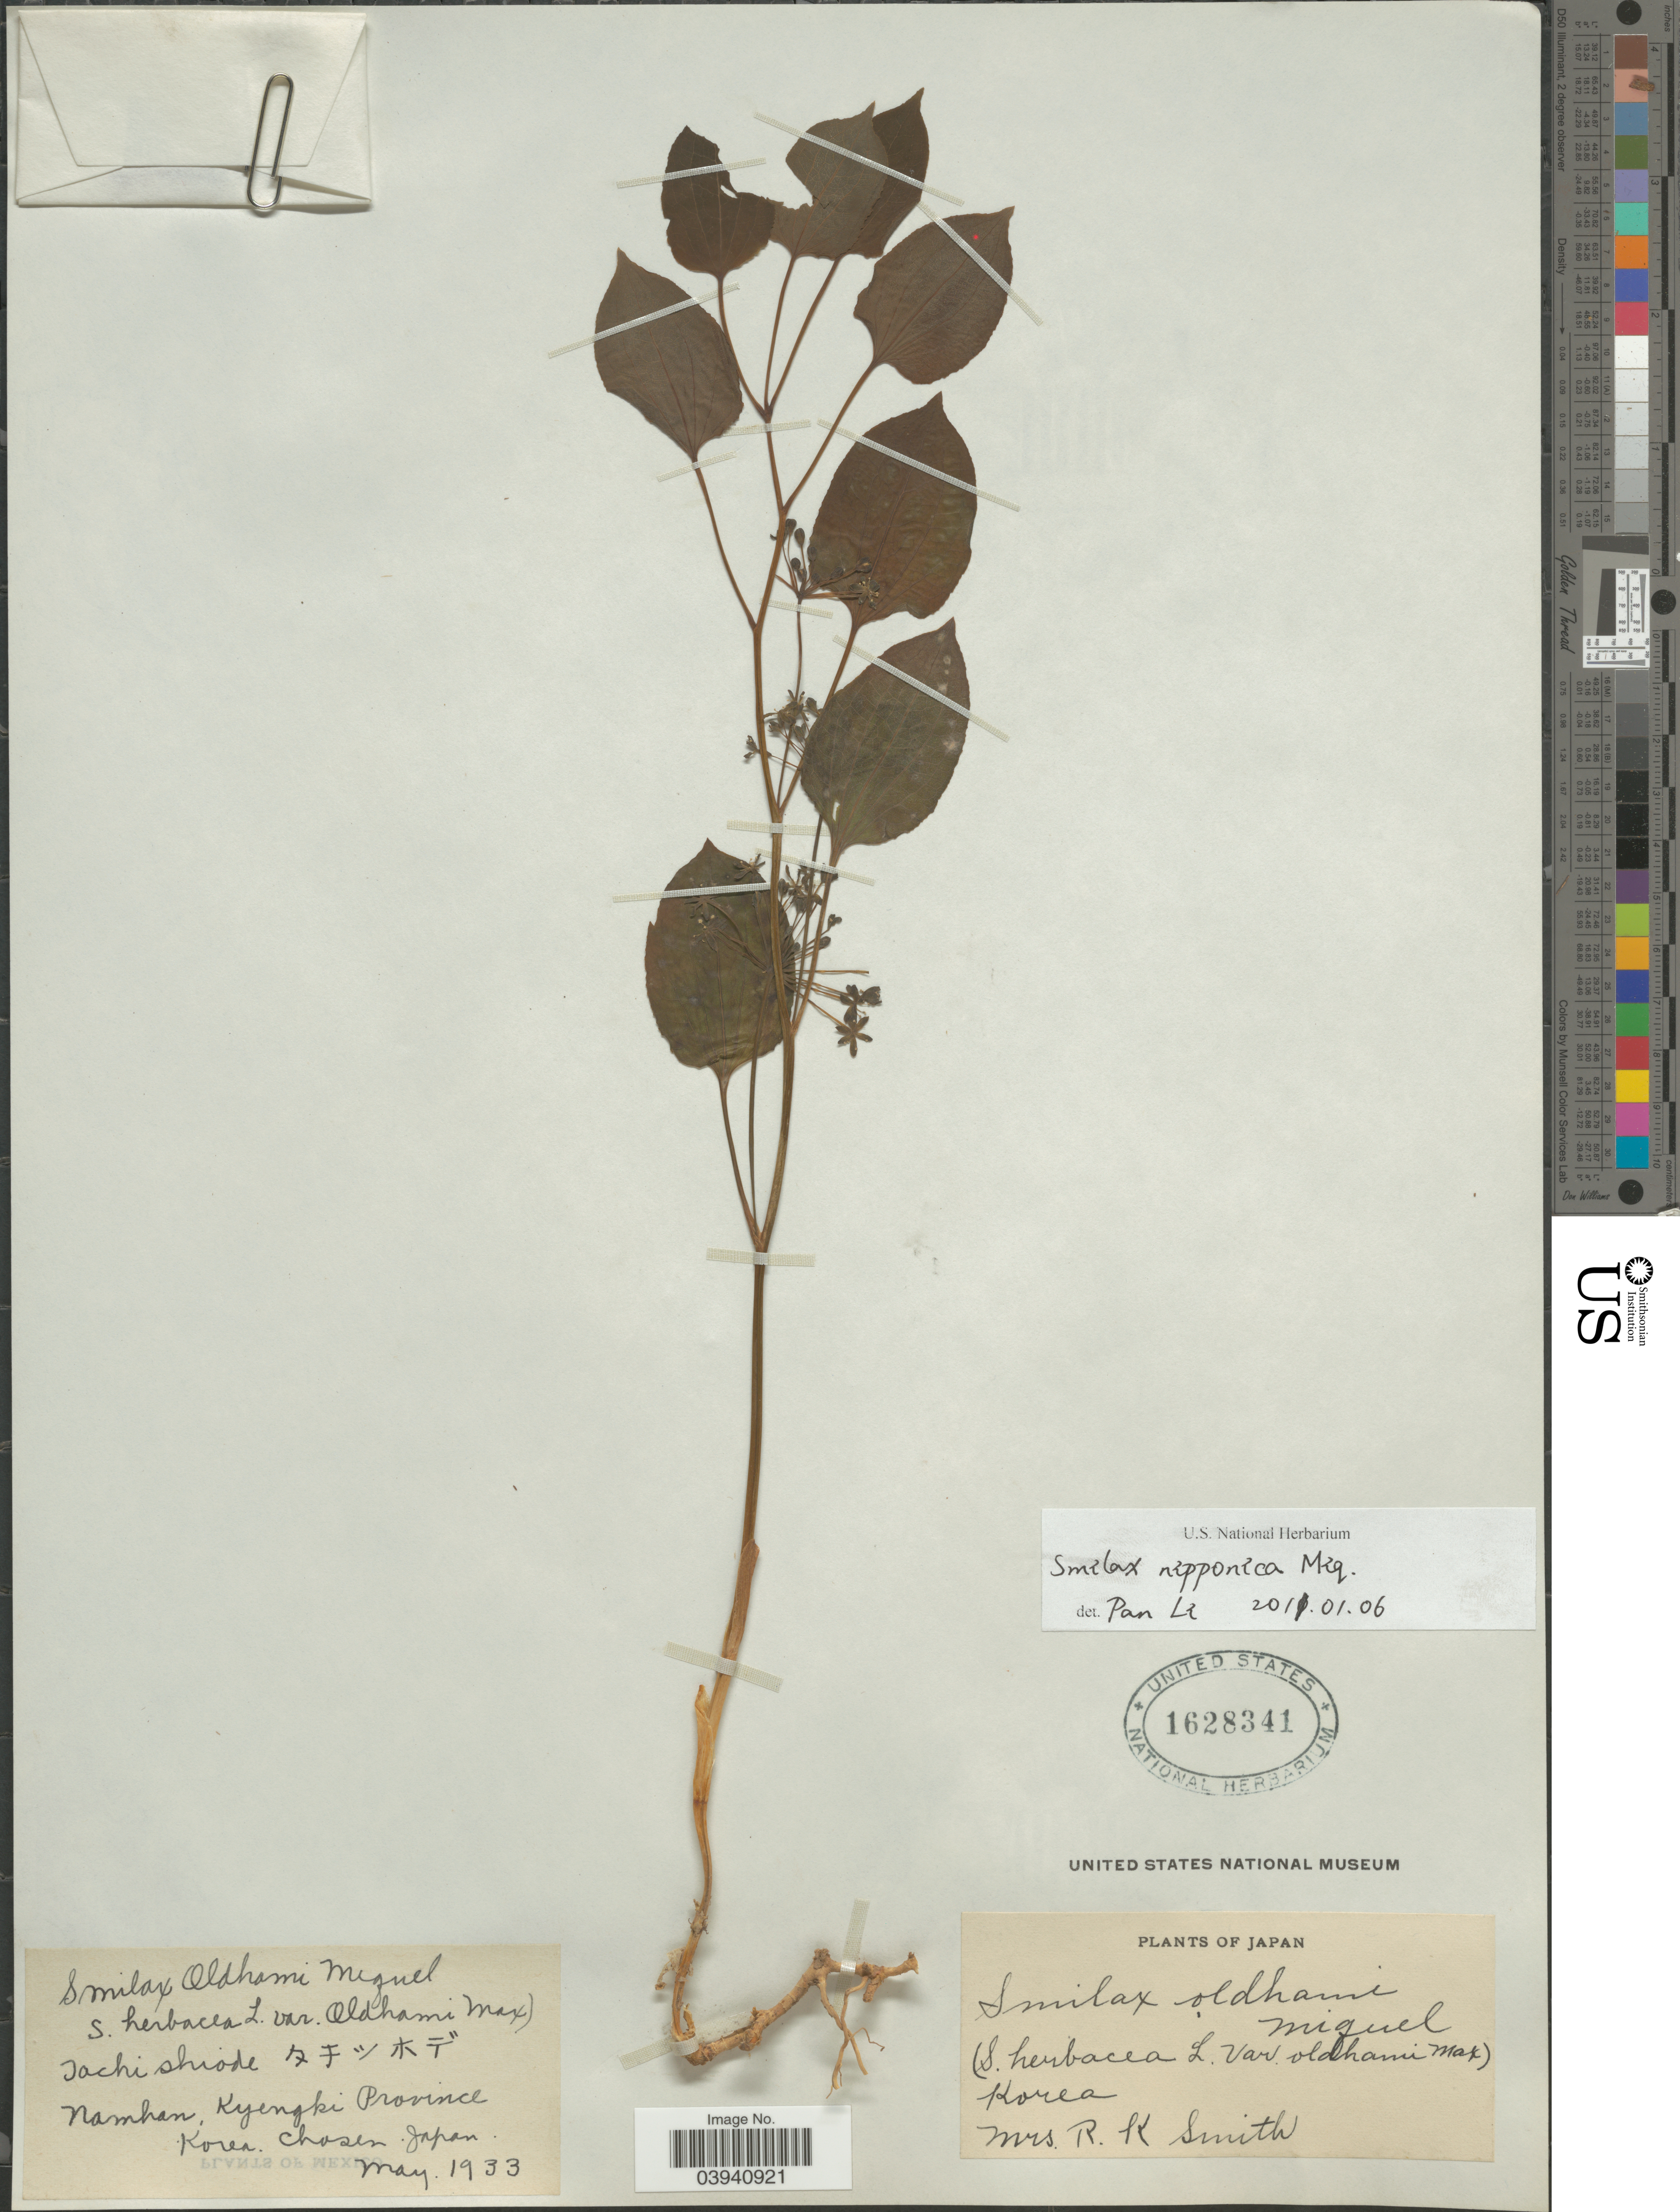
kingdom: Plantae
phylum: Tracheophyta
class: Liliopsida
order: Liliales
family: Smilacaceae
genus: Smilax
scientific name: Smilax nipponica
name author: Miq.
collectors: R. Smith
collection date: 1933-05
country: South Korea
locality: Namhan, Kyengki Province. Korea. Japan.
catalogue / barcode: US 1628341